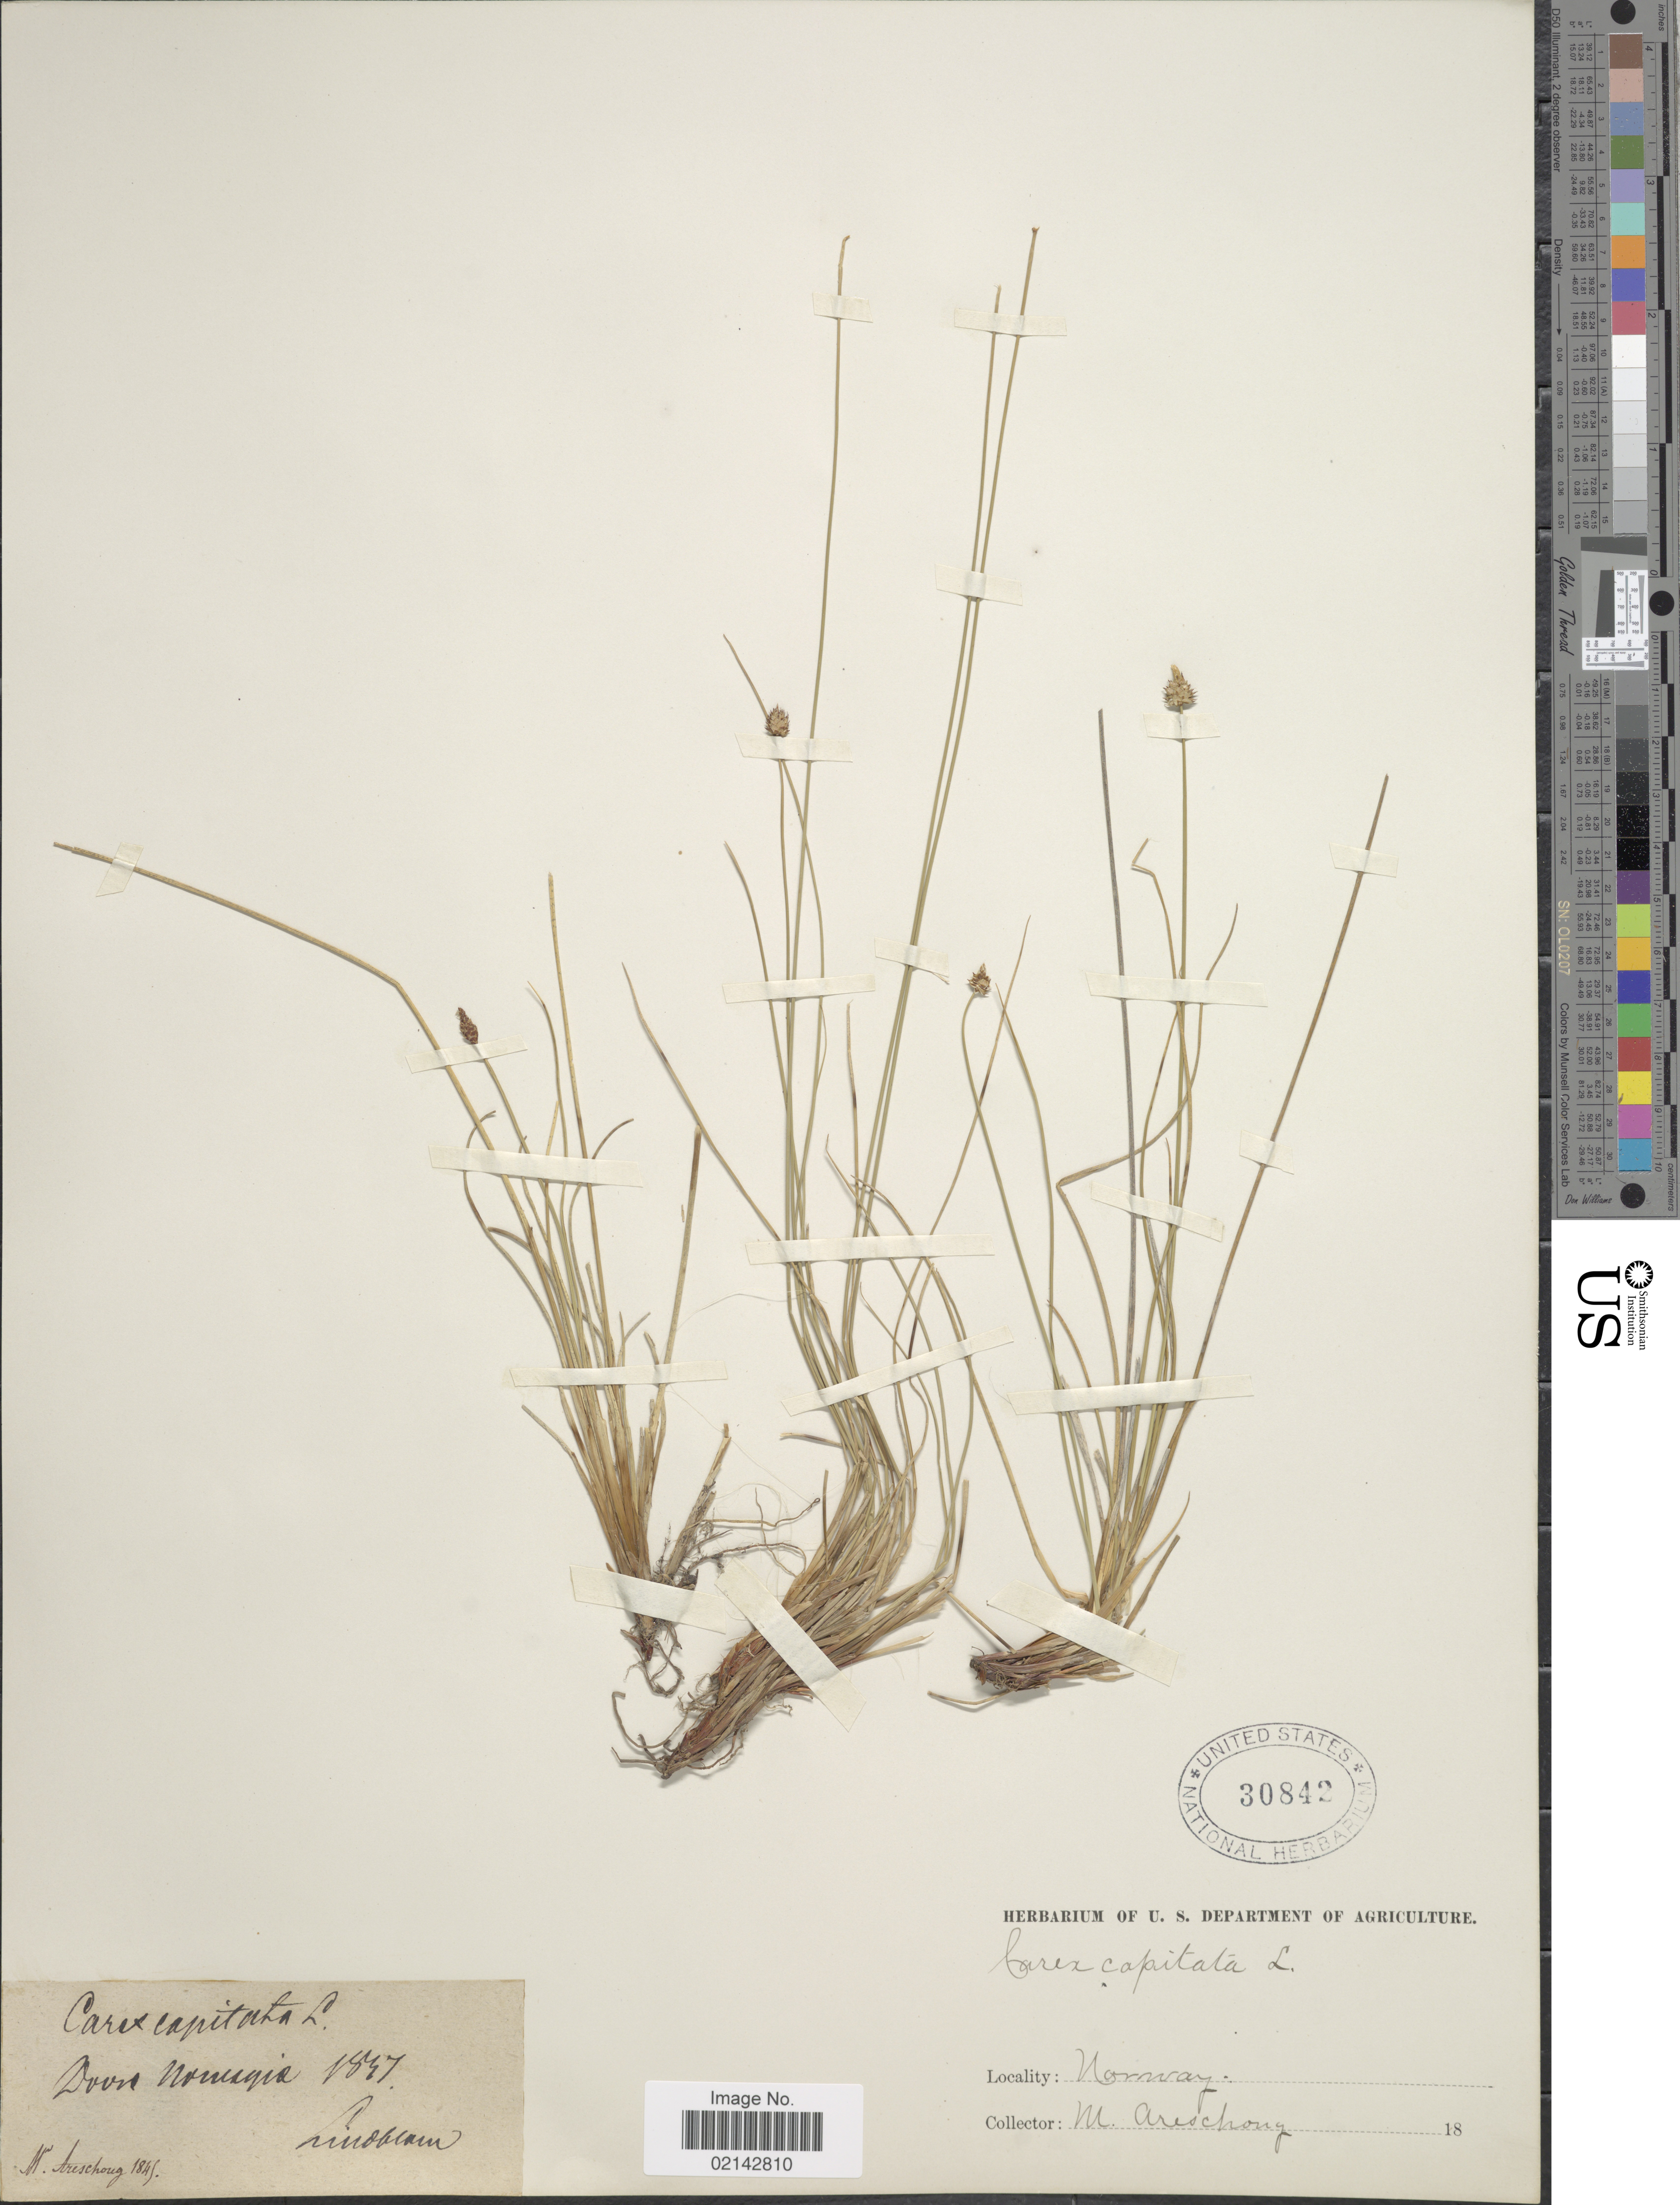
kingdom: Plantae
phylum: Tracheophyta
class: Liliopsida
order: Poales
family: Cyperaceae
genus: Carex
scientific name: Carex capitata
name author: L.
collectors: M. Areschoug & Lindblom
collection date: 1847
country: Norway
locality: Dovre, Norvegia.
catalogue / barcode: US 30842